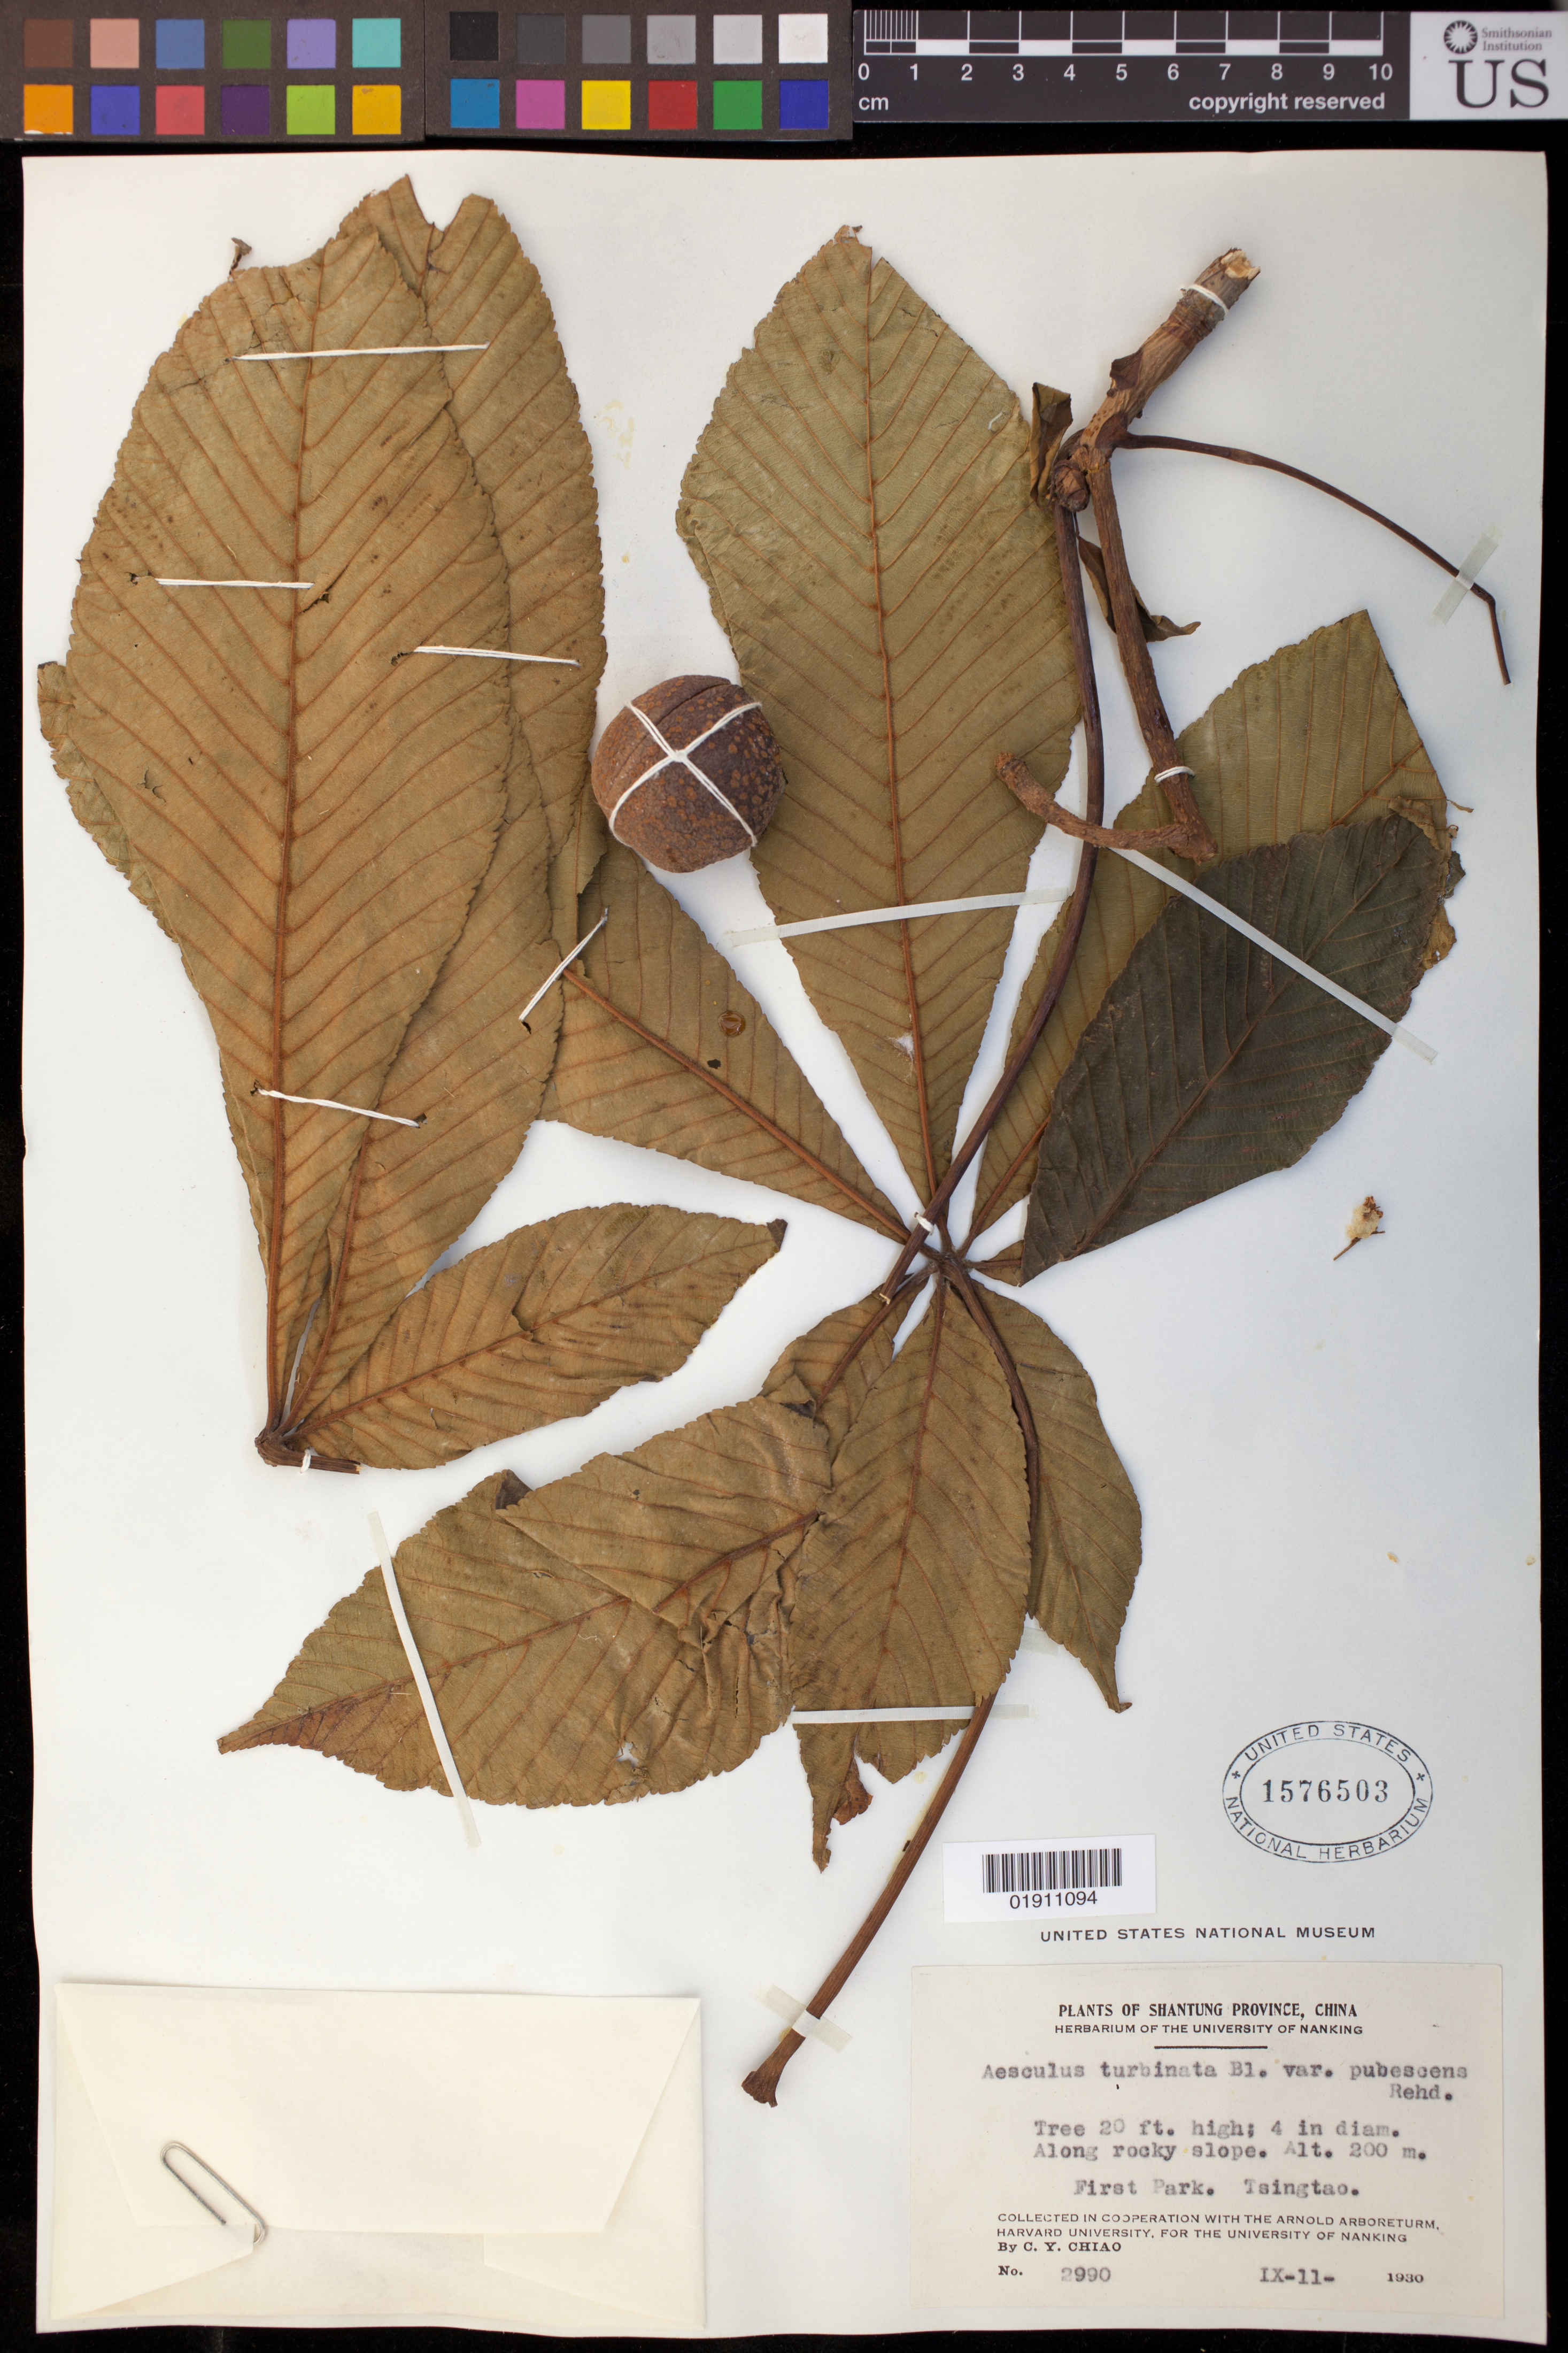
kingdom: Plantae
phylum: Tracheophyta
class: Magnoliopsida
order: Sapindales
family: Sapindaceae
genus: Aesculus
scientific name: Aesculus turbinata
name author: Blume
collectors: C. Y. Chiao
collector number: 2990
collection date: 1930-09-11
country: China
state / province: Shandong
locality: Shantung Province; First Park, Tsingtao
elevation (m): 200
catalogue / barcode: US 1576503